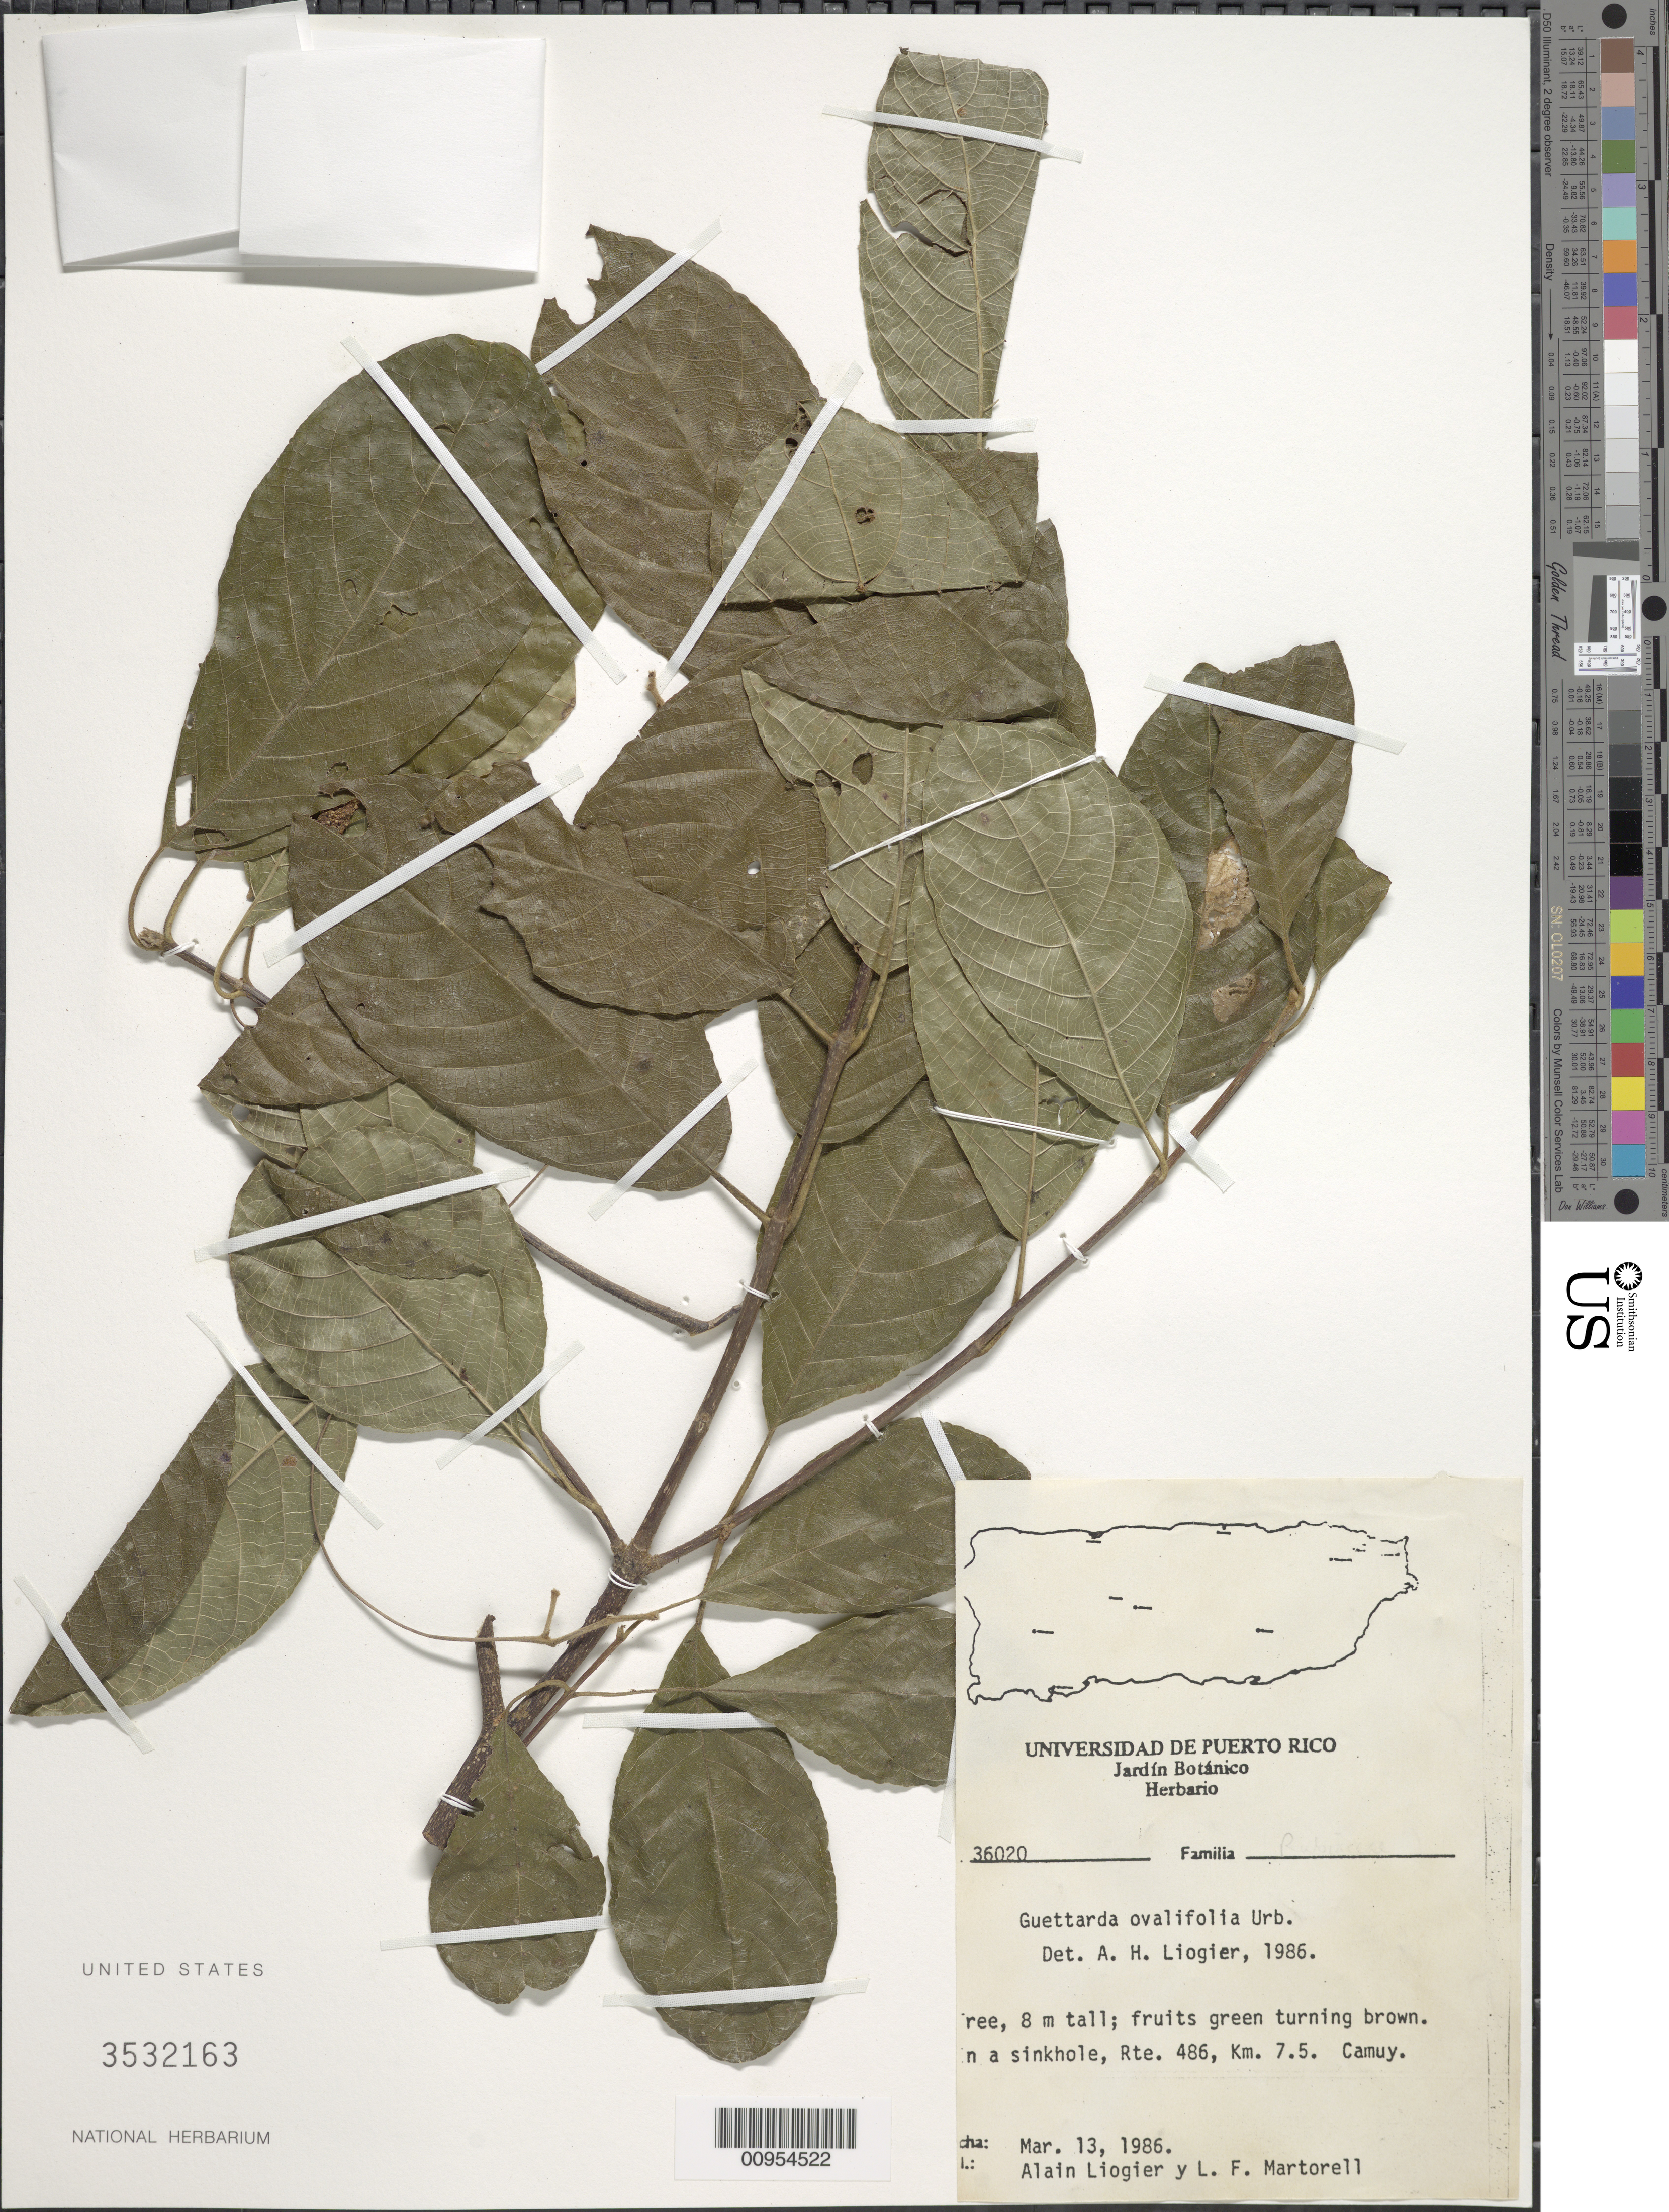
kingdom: Plantae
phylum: Tracheophyta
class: Magnoliopsida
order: Gentianales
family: Rubiaceae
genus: Guettarda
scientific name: Guettarda ovalifolia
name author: Urb.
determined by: Liogier, Alain H.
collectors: A. H. Liogier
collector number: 36020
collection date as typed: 13 Mar 1986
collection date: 1986-03-13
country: Puerto Rico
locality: Camuy, Rte. 486, km. 7.5.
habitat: In a sinkhole.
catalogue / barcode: US 3532163